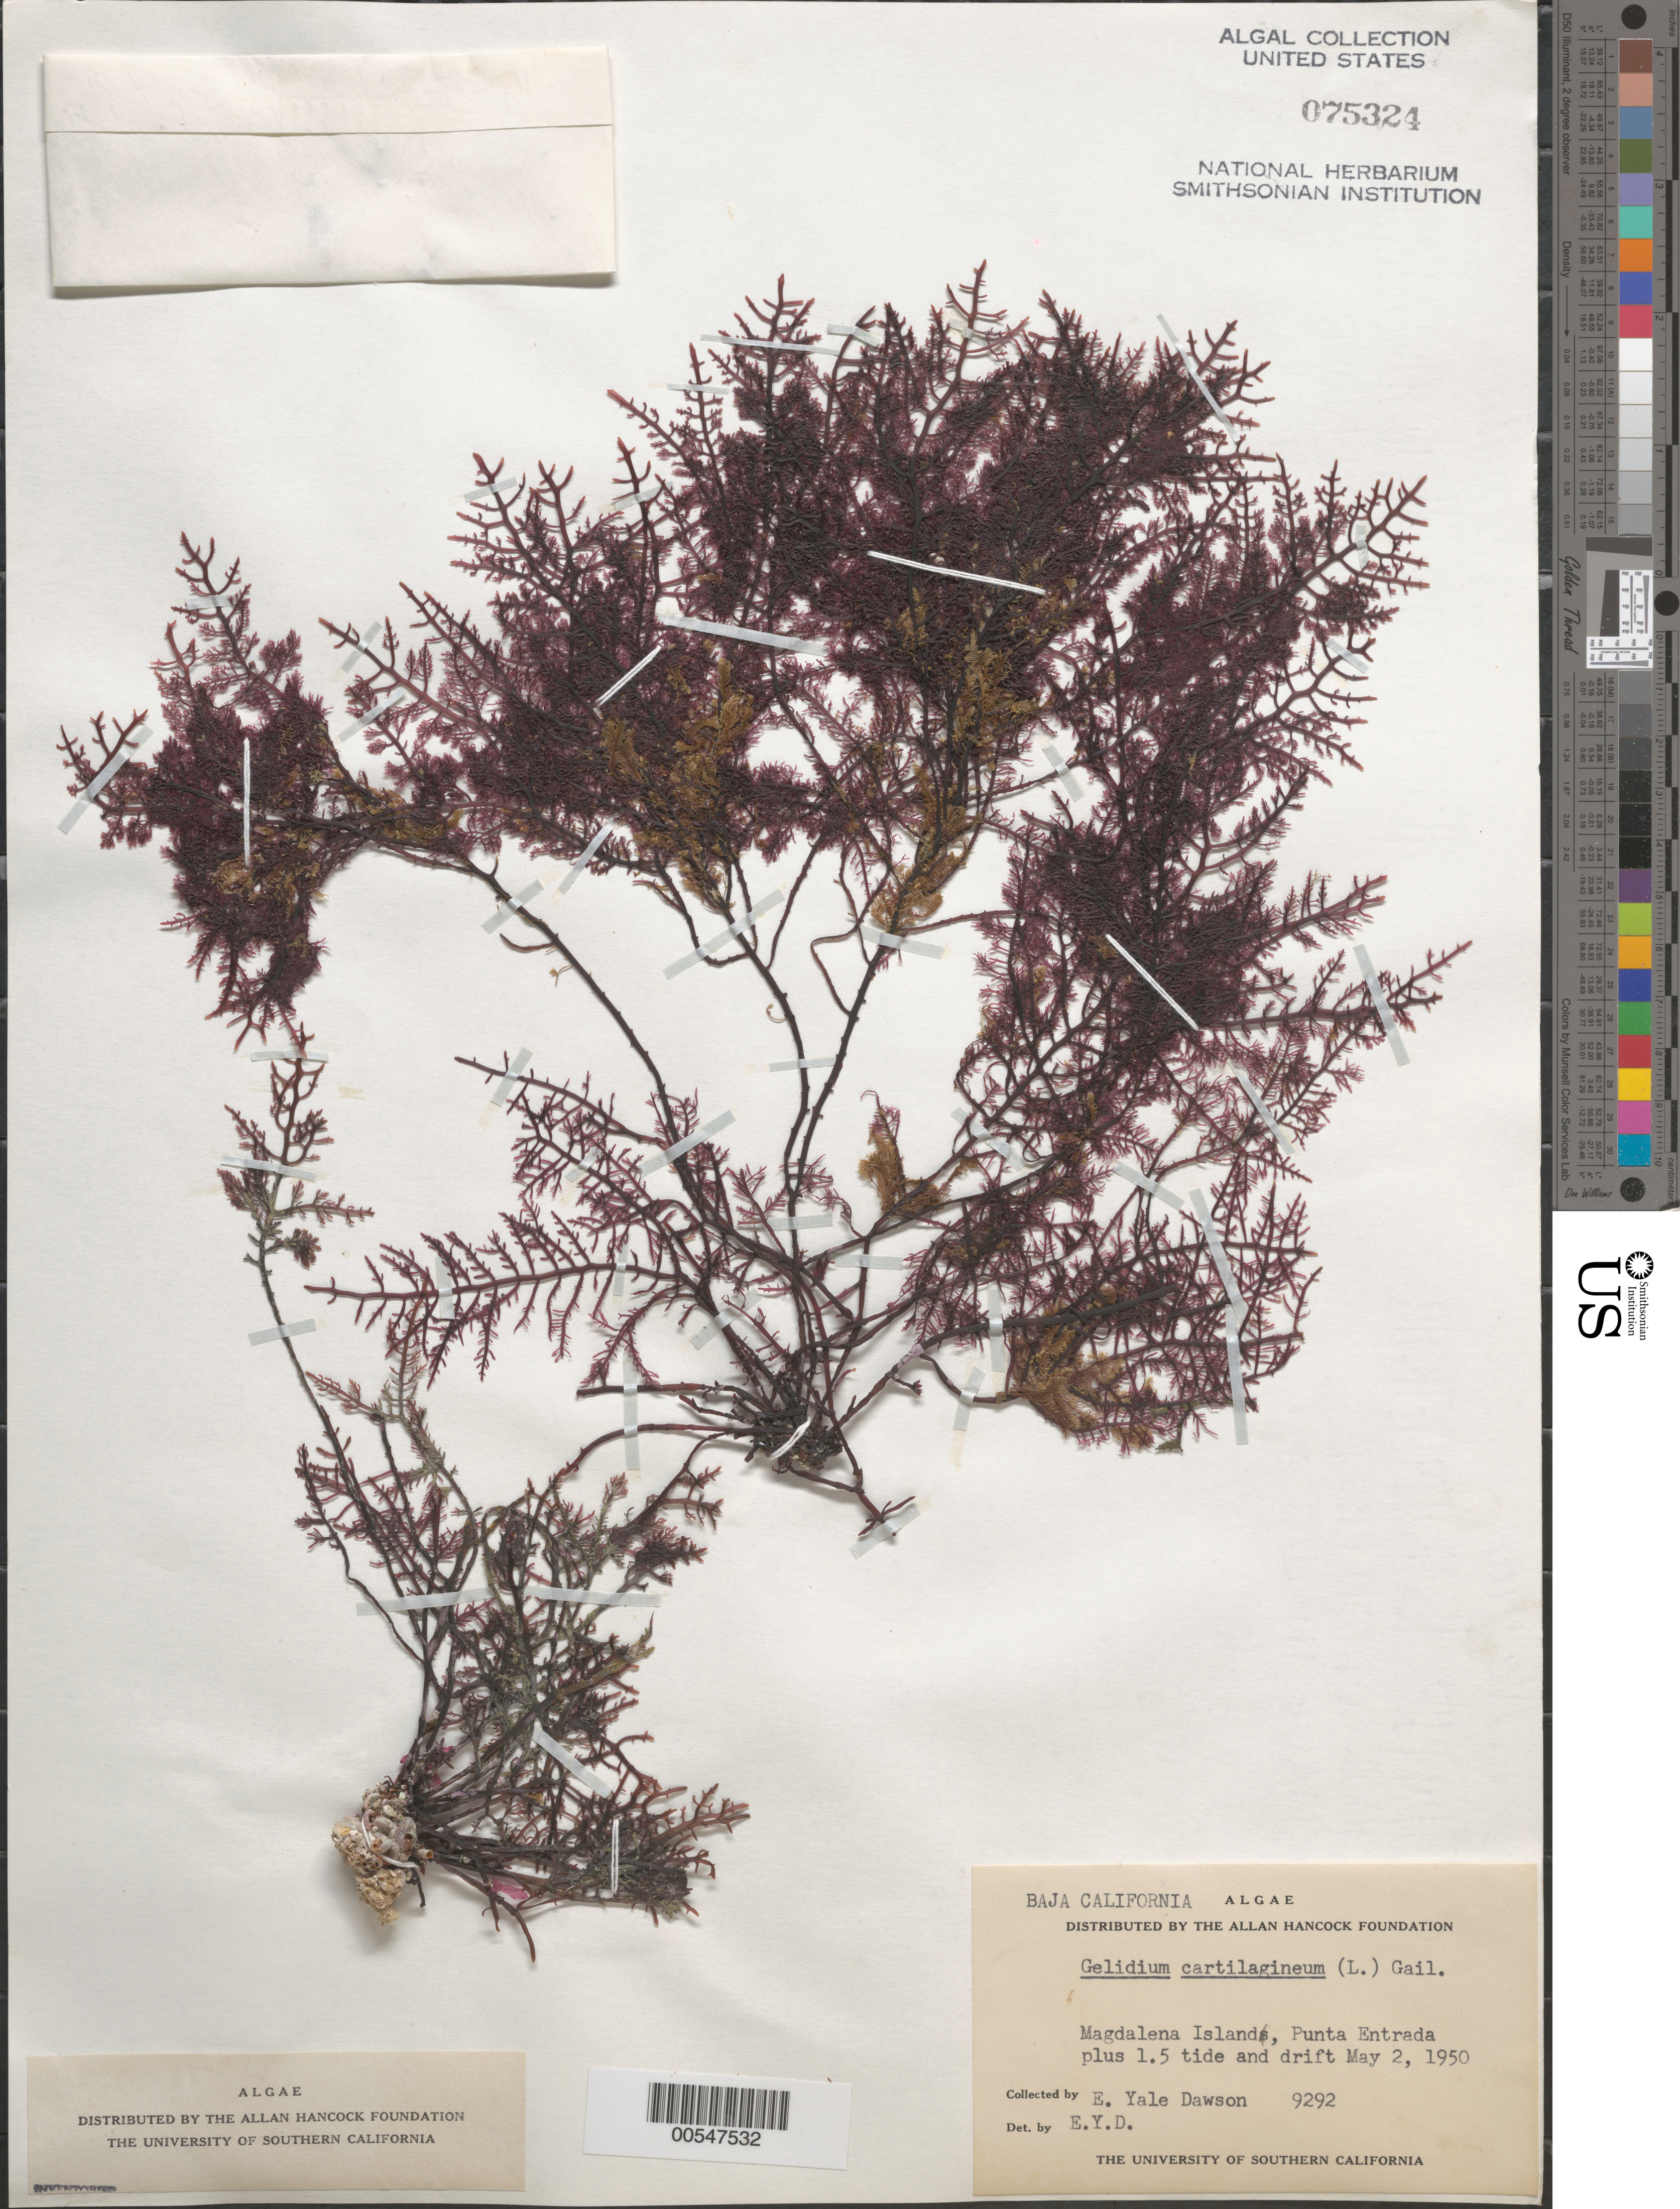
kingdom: Plantae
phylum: Rhodophyta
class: Florideophyceae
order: Plocamiales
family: Plocamiaceae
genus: Plocamium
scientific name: Plocamium cartilagineum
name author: (L.) P.S. Dixon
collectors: E. Y. Dawson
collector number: EYD 9292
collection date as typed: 02 May 1950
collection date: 1950-05-02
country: Mexico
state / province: Baja California Sur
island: Isla Magdalena,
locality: Punta Entrada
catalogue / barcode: US 75324